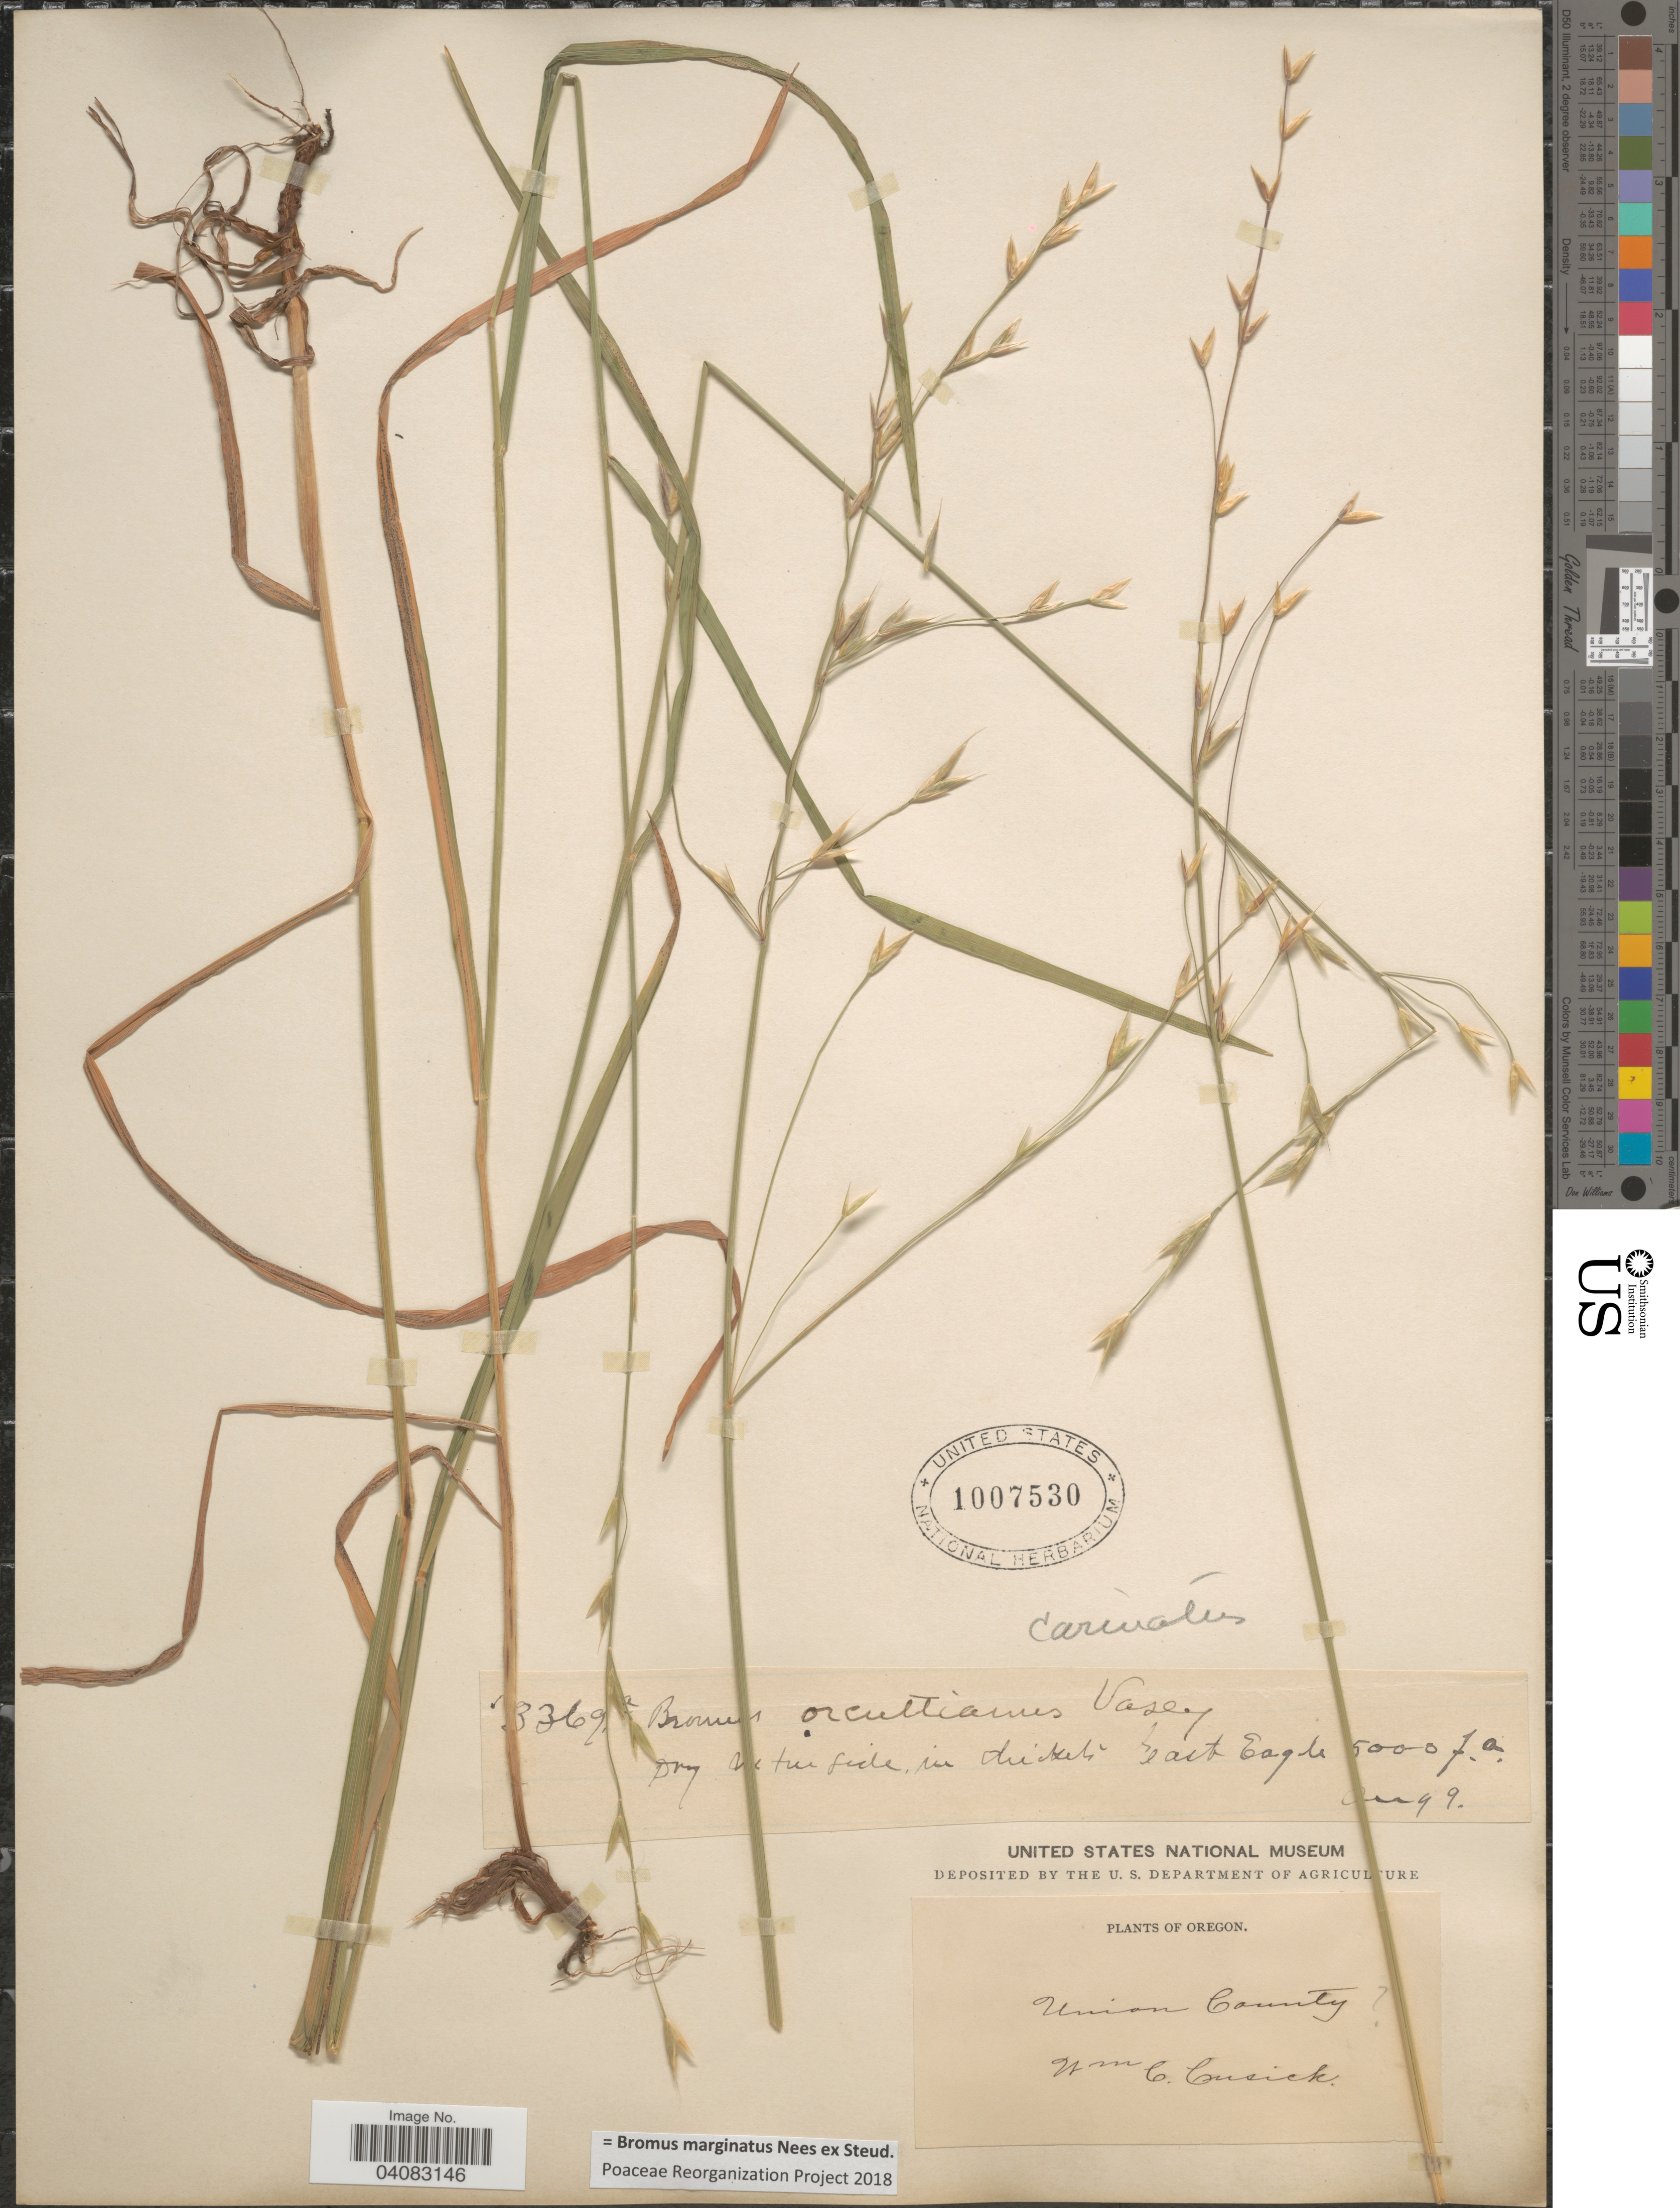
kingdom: Plantae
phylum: Tracheophyta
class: Liliopsida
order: Poales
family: Poaceae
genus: Bromus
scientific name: Bromus marginatus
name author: Nees ex Steud.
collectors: W. C. Cusick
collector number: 3369a*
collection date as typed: Transcribed d/m/y: /8/9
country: United States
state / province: Oregon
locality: East Eagle. Union County.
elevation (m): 1524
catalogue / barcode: US 1007530